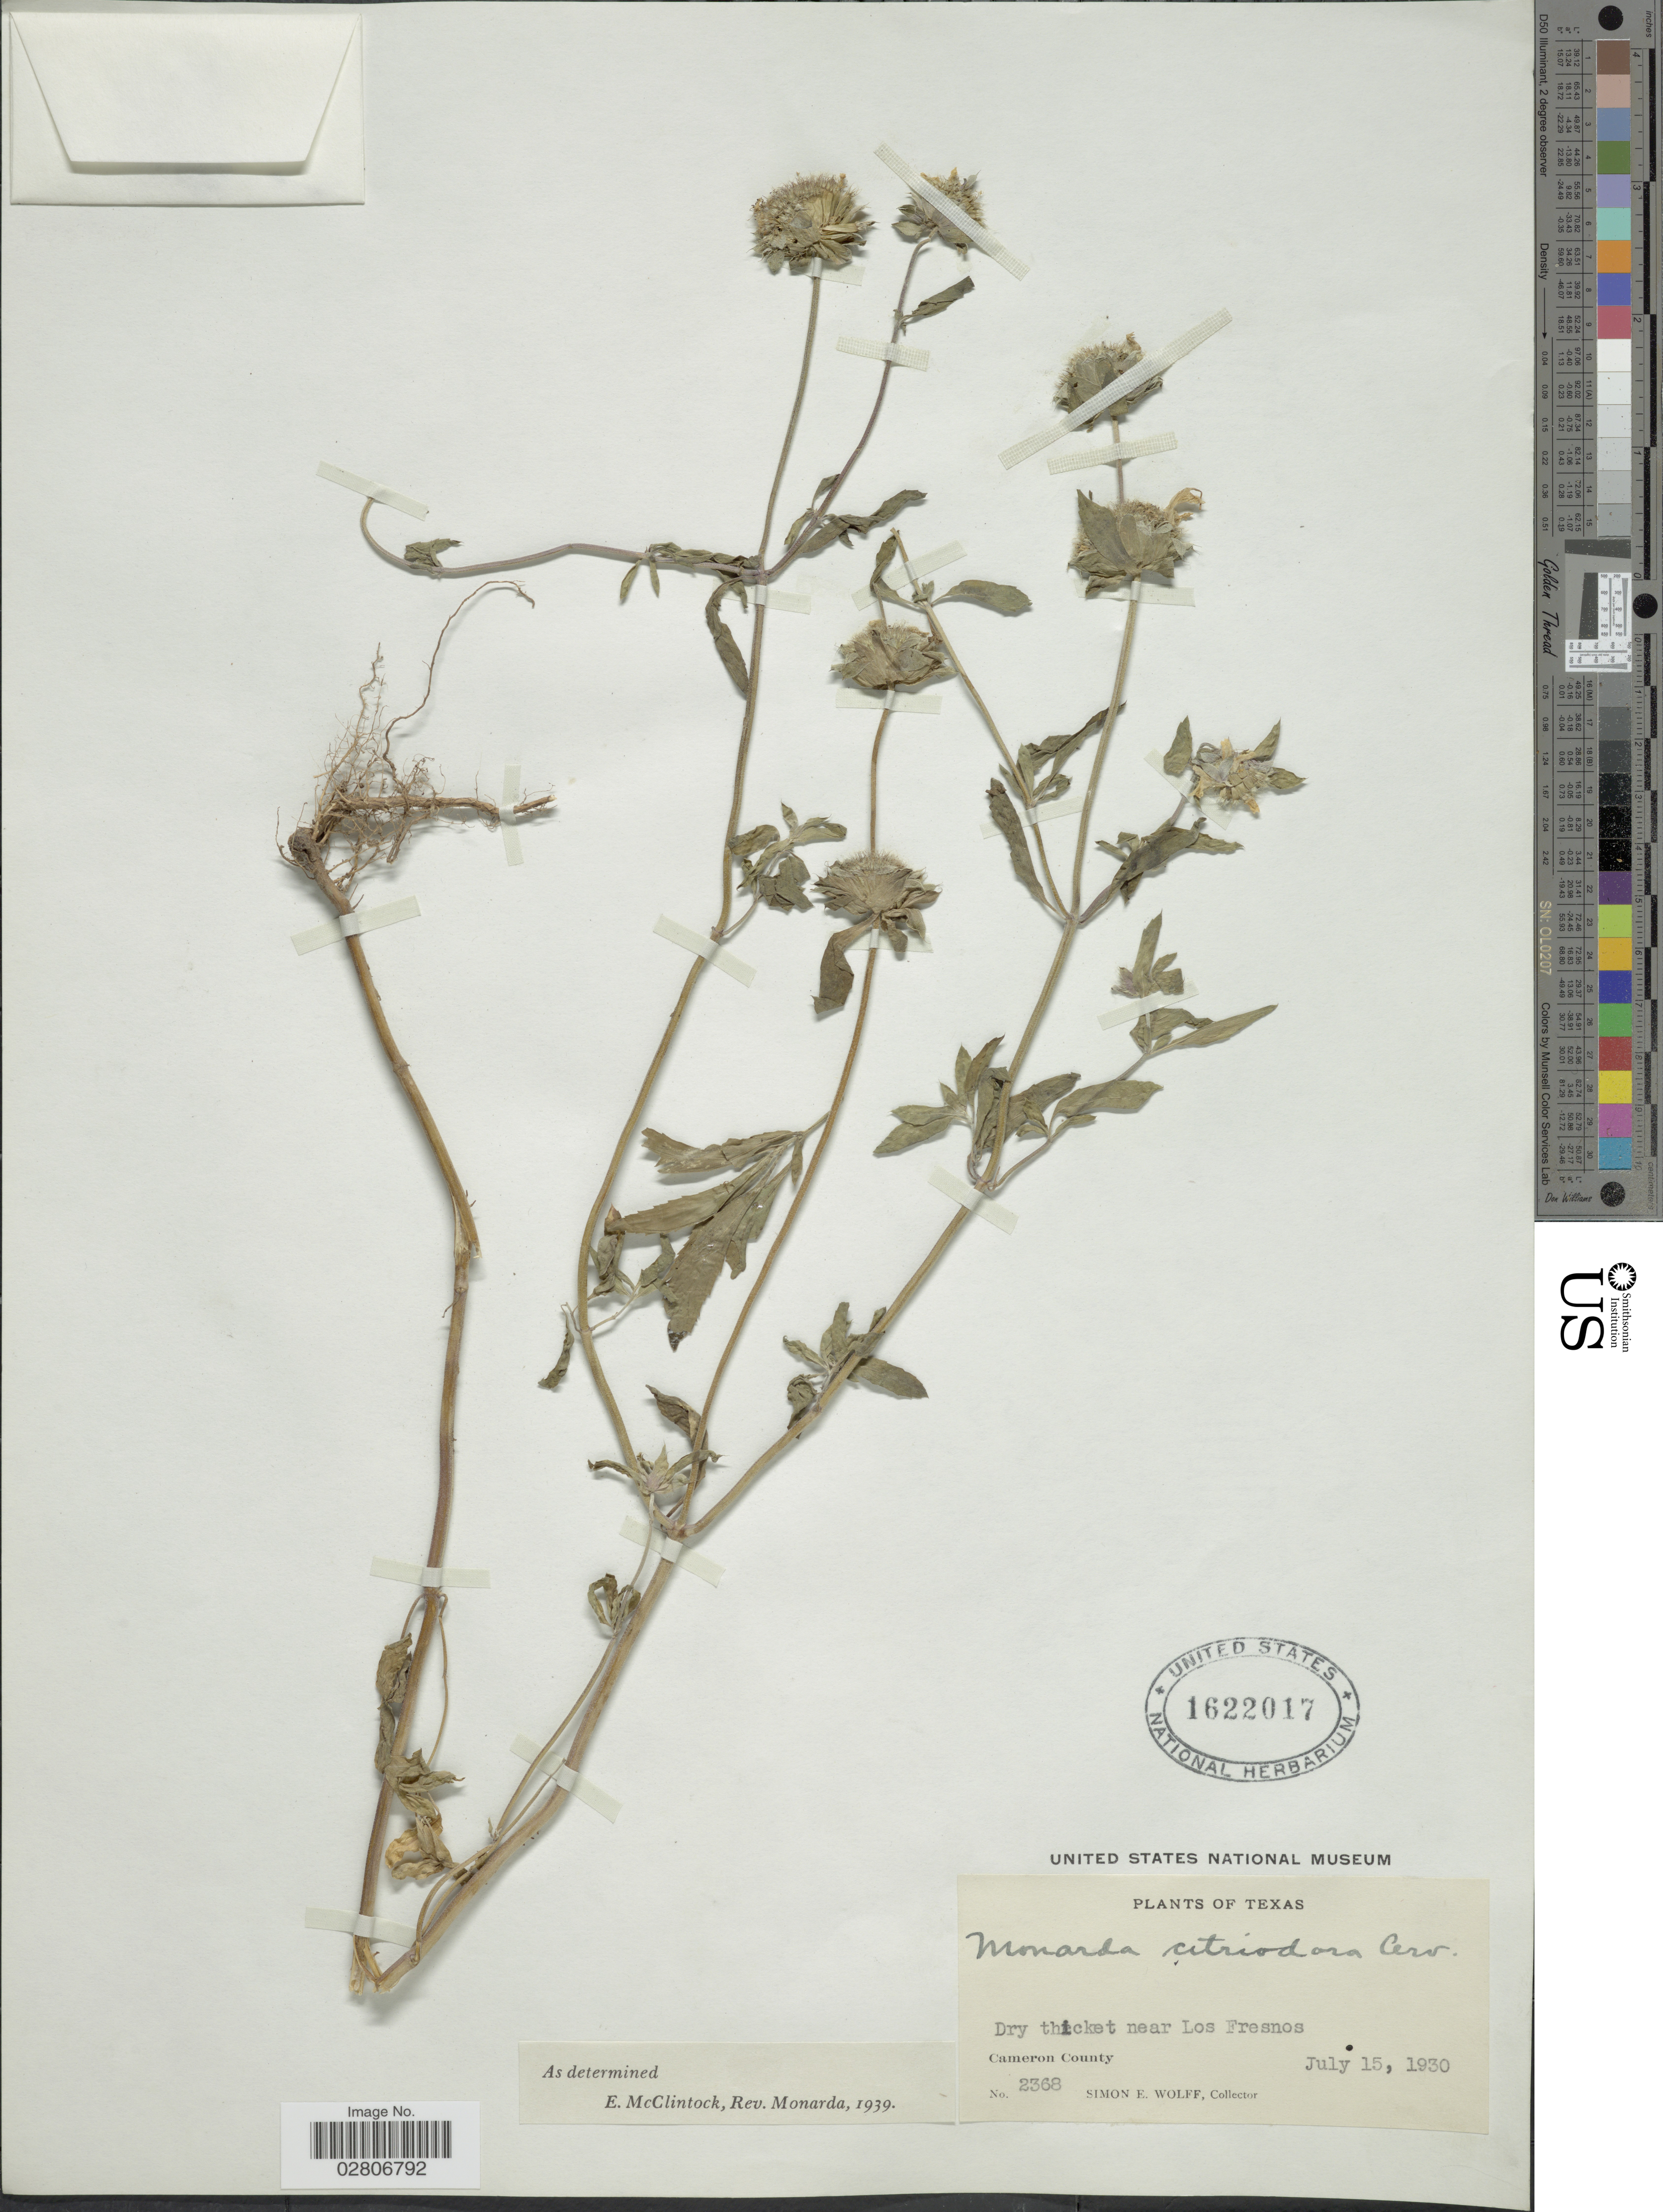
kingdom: Plantae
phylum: Tracheophyta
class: Magnoliopsida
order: Lamiales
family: Lamiaceae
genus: Monarda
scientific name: Monarda citriodora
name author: Cerv. ex Lag.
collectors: S. E. Wolff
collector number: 2368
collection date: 1930-07-15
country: United States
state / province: Texas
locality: Dry thicket near Los Fresnos. Cameron County.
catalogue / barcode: US 1622017